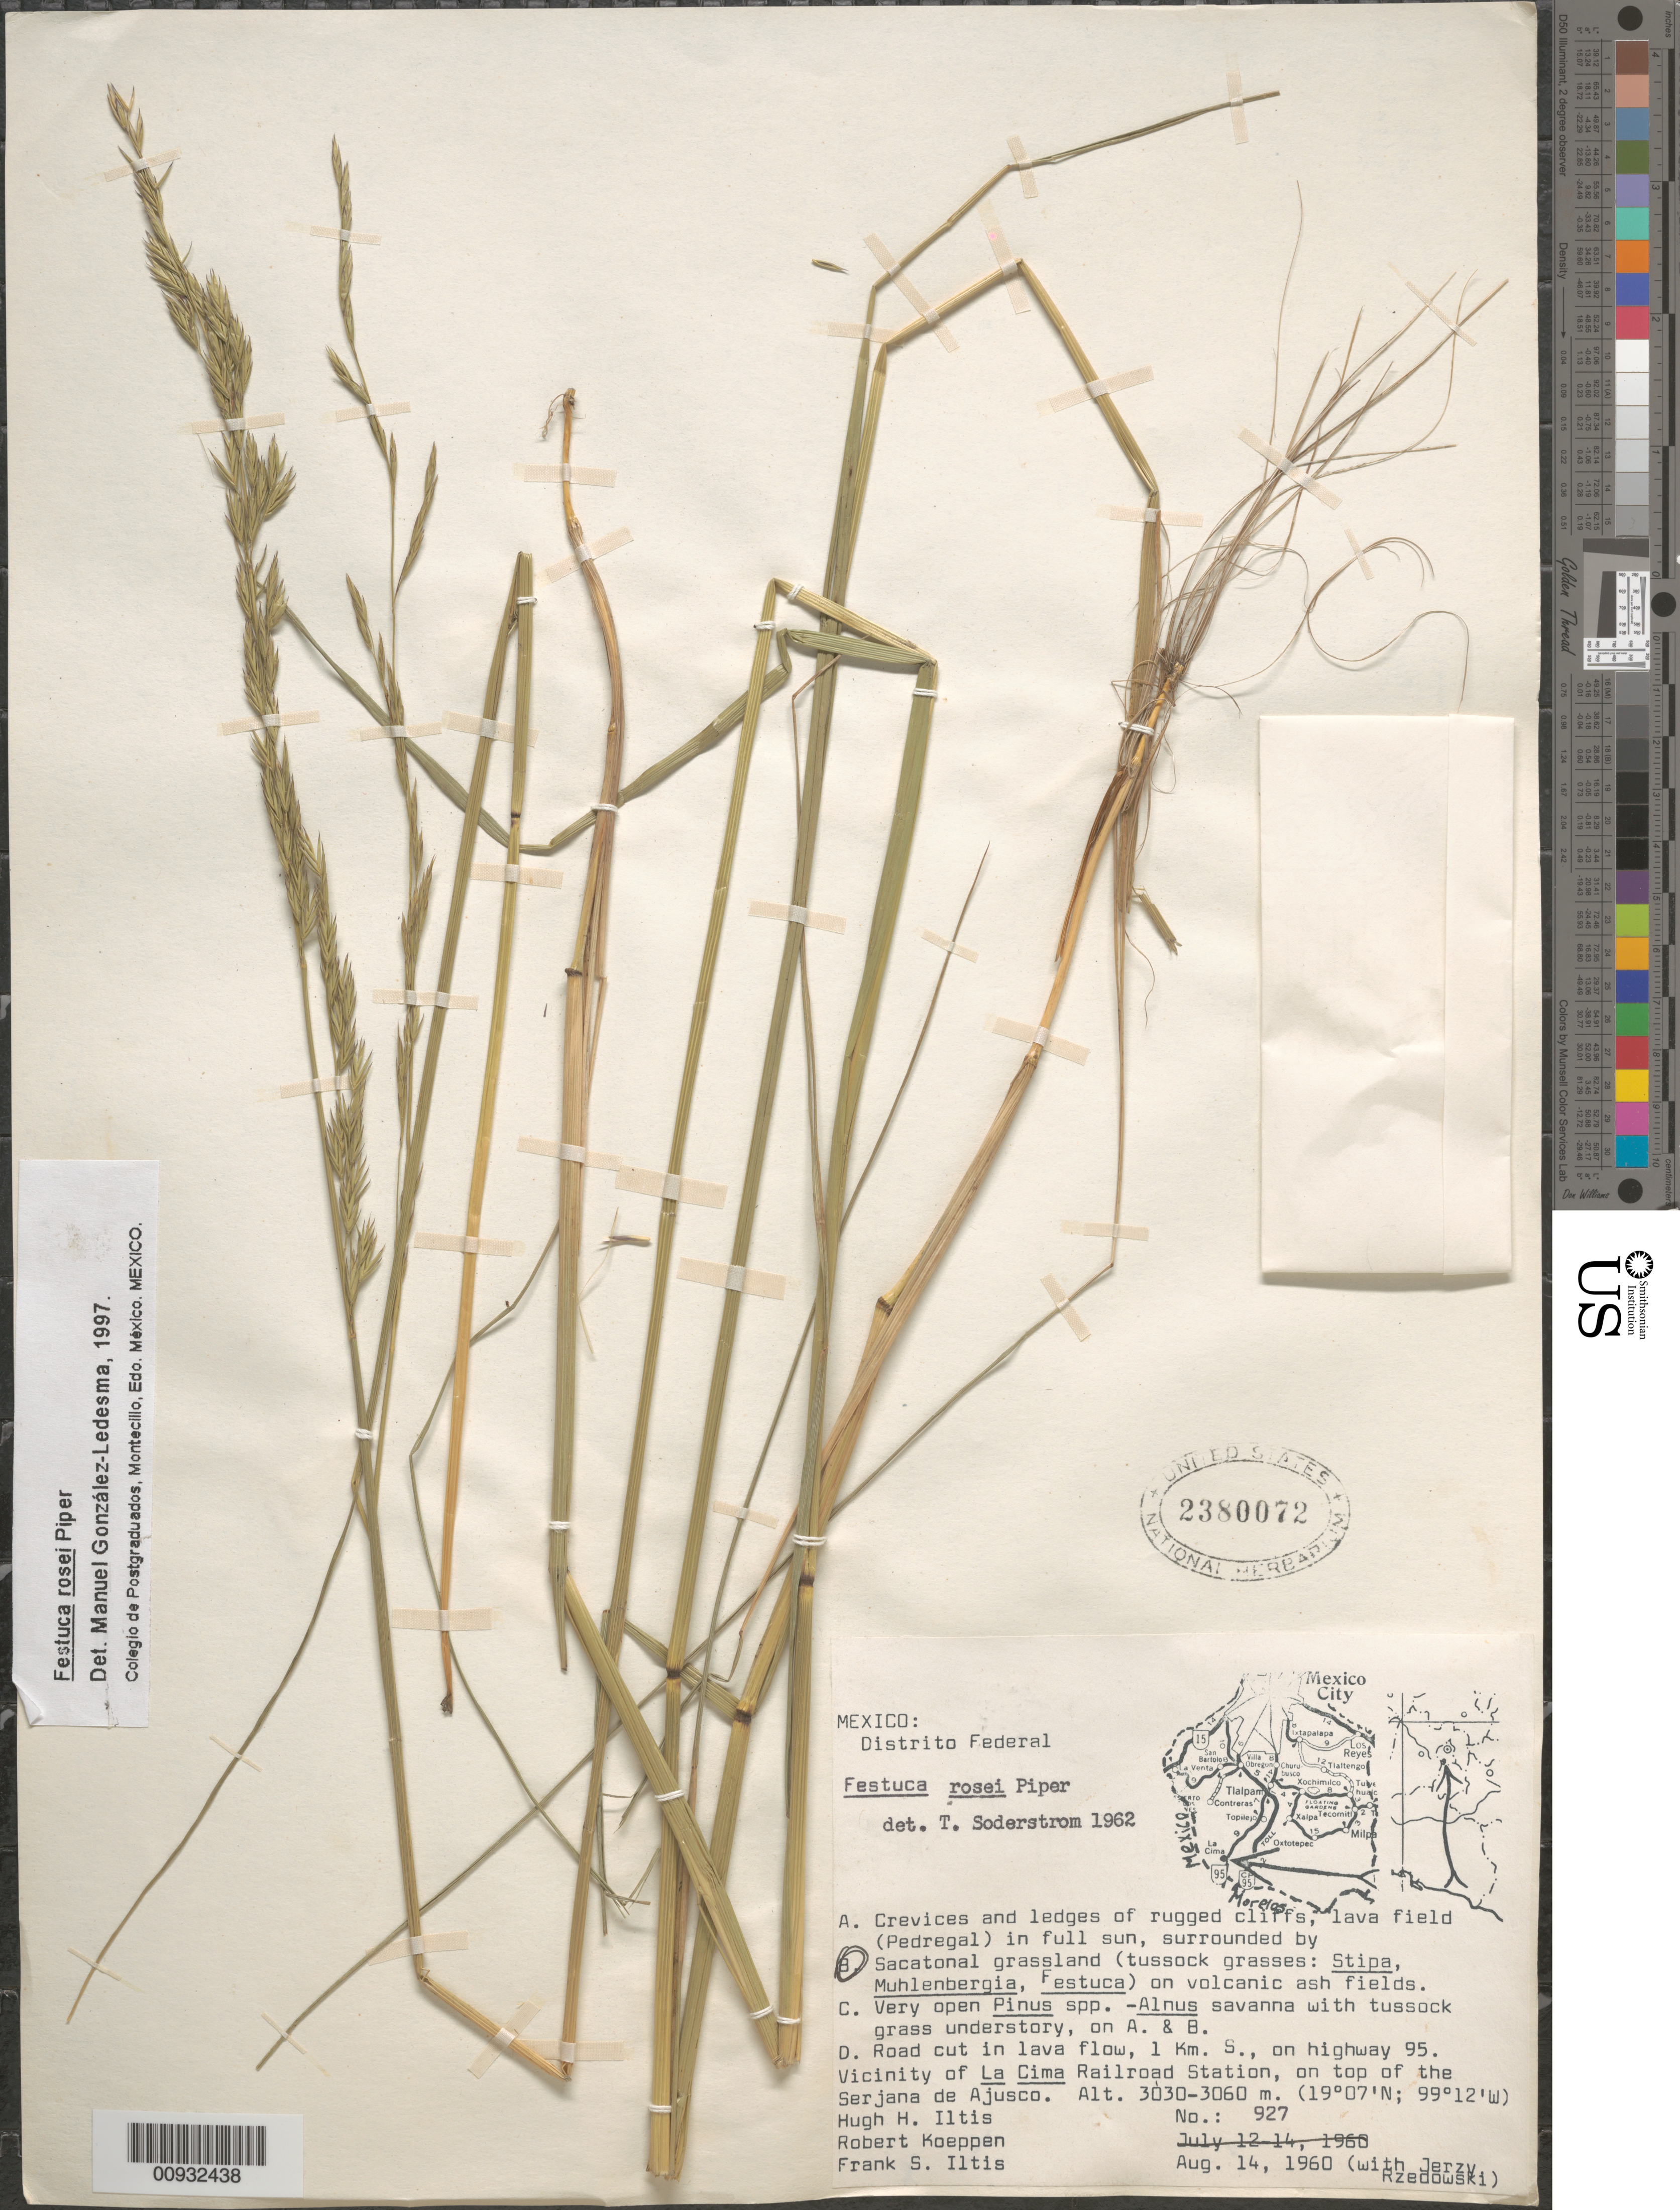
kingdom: Plantae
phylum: Tracheophyta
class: Liliopsida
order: Poales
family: Poaceae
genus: Festuca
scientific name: Festuca rosei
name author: Piper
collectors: H. H. Iltis, R. C. Koeppen, F. S. Iltis & J. Rzedowski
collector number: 927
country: Mexico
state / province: Distrito Federal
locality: La Cima R.R. Station, top of the Serjana de Ajusco.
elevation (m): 3030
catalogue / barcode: US 2380072